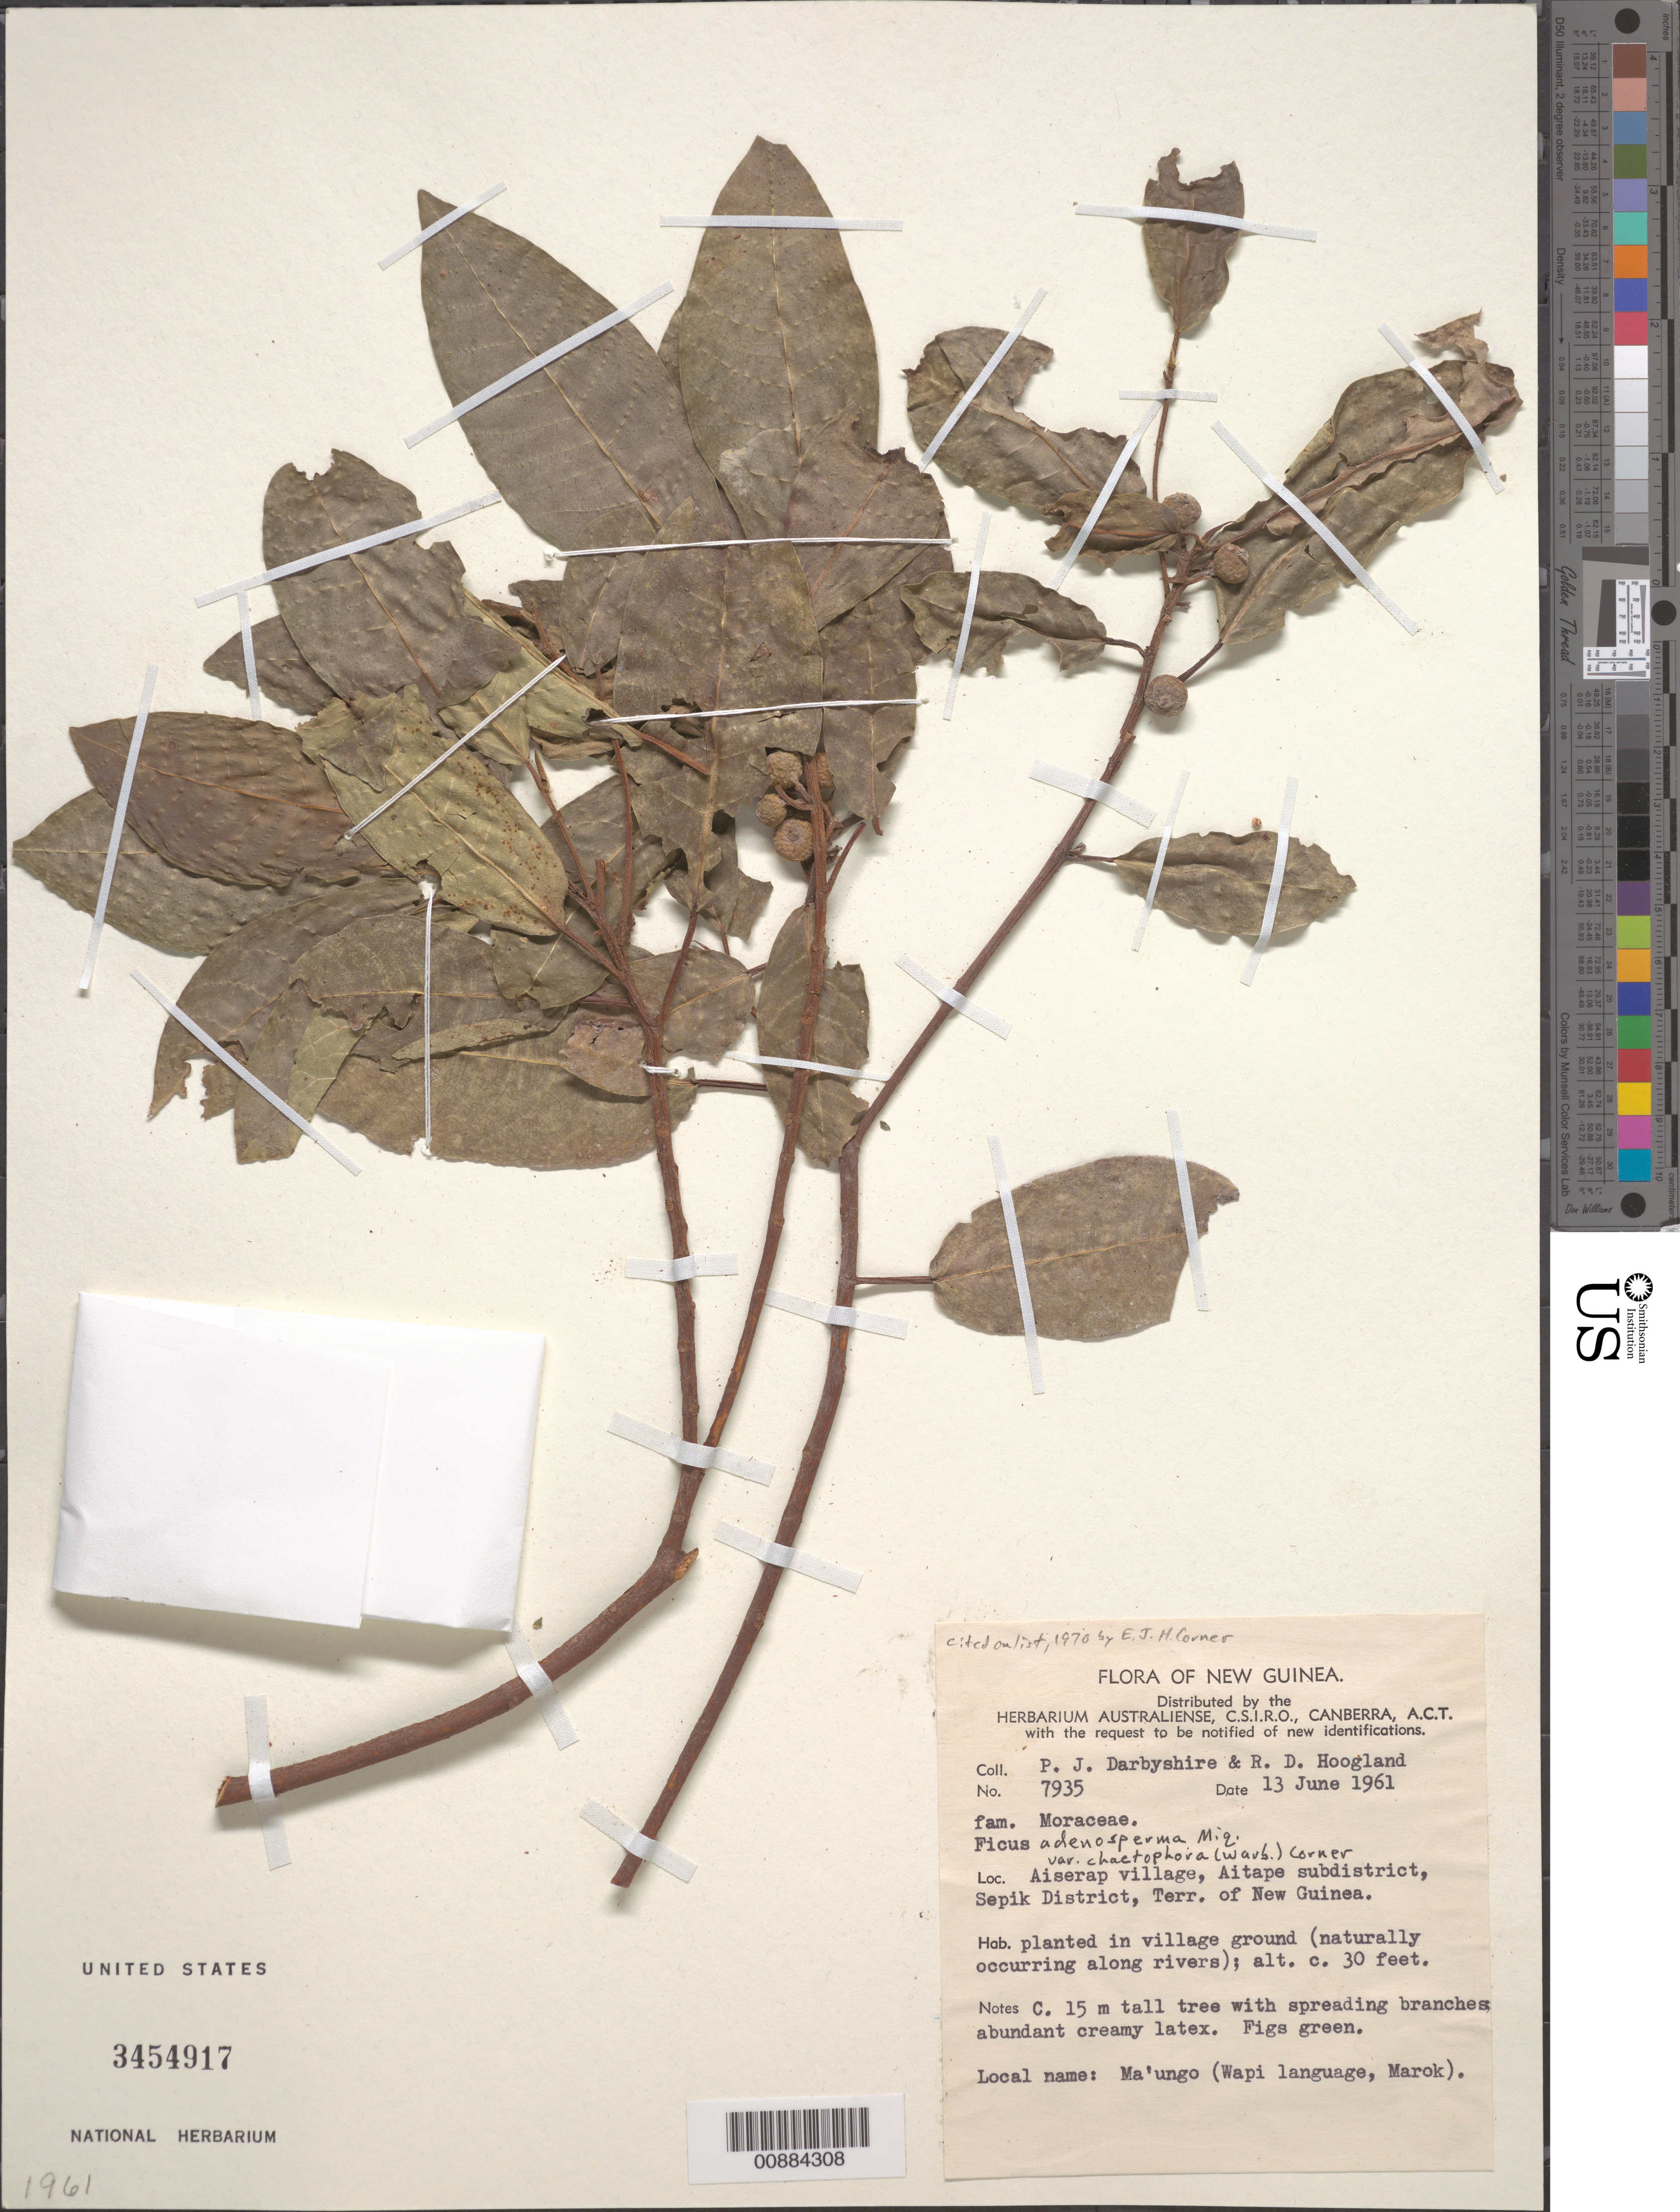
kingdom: Plantae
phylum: Tracheophyta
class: Magnoliopsida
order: Rosales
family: Moraceae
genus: Ficus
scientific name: Ficus adenosperma var. chaetophora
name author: (Warb.) Corner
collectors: P. Darbyshire & R. D. Hoogland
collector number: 7935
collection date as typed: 13 Jun 1961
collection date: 1961-06-13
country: Papua New Guinea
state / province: Sepik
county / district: Aitape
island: New Guinea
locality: Aiserap village, Aitape subdistrict, Sepik District, Terr. Of New Guinea.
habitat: Planted in village ground (naturally occurring along rivers).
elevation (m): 9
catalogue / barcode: US 3454917